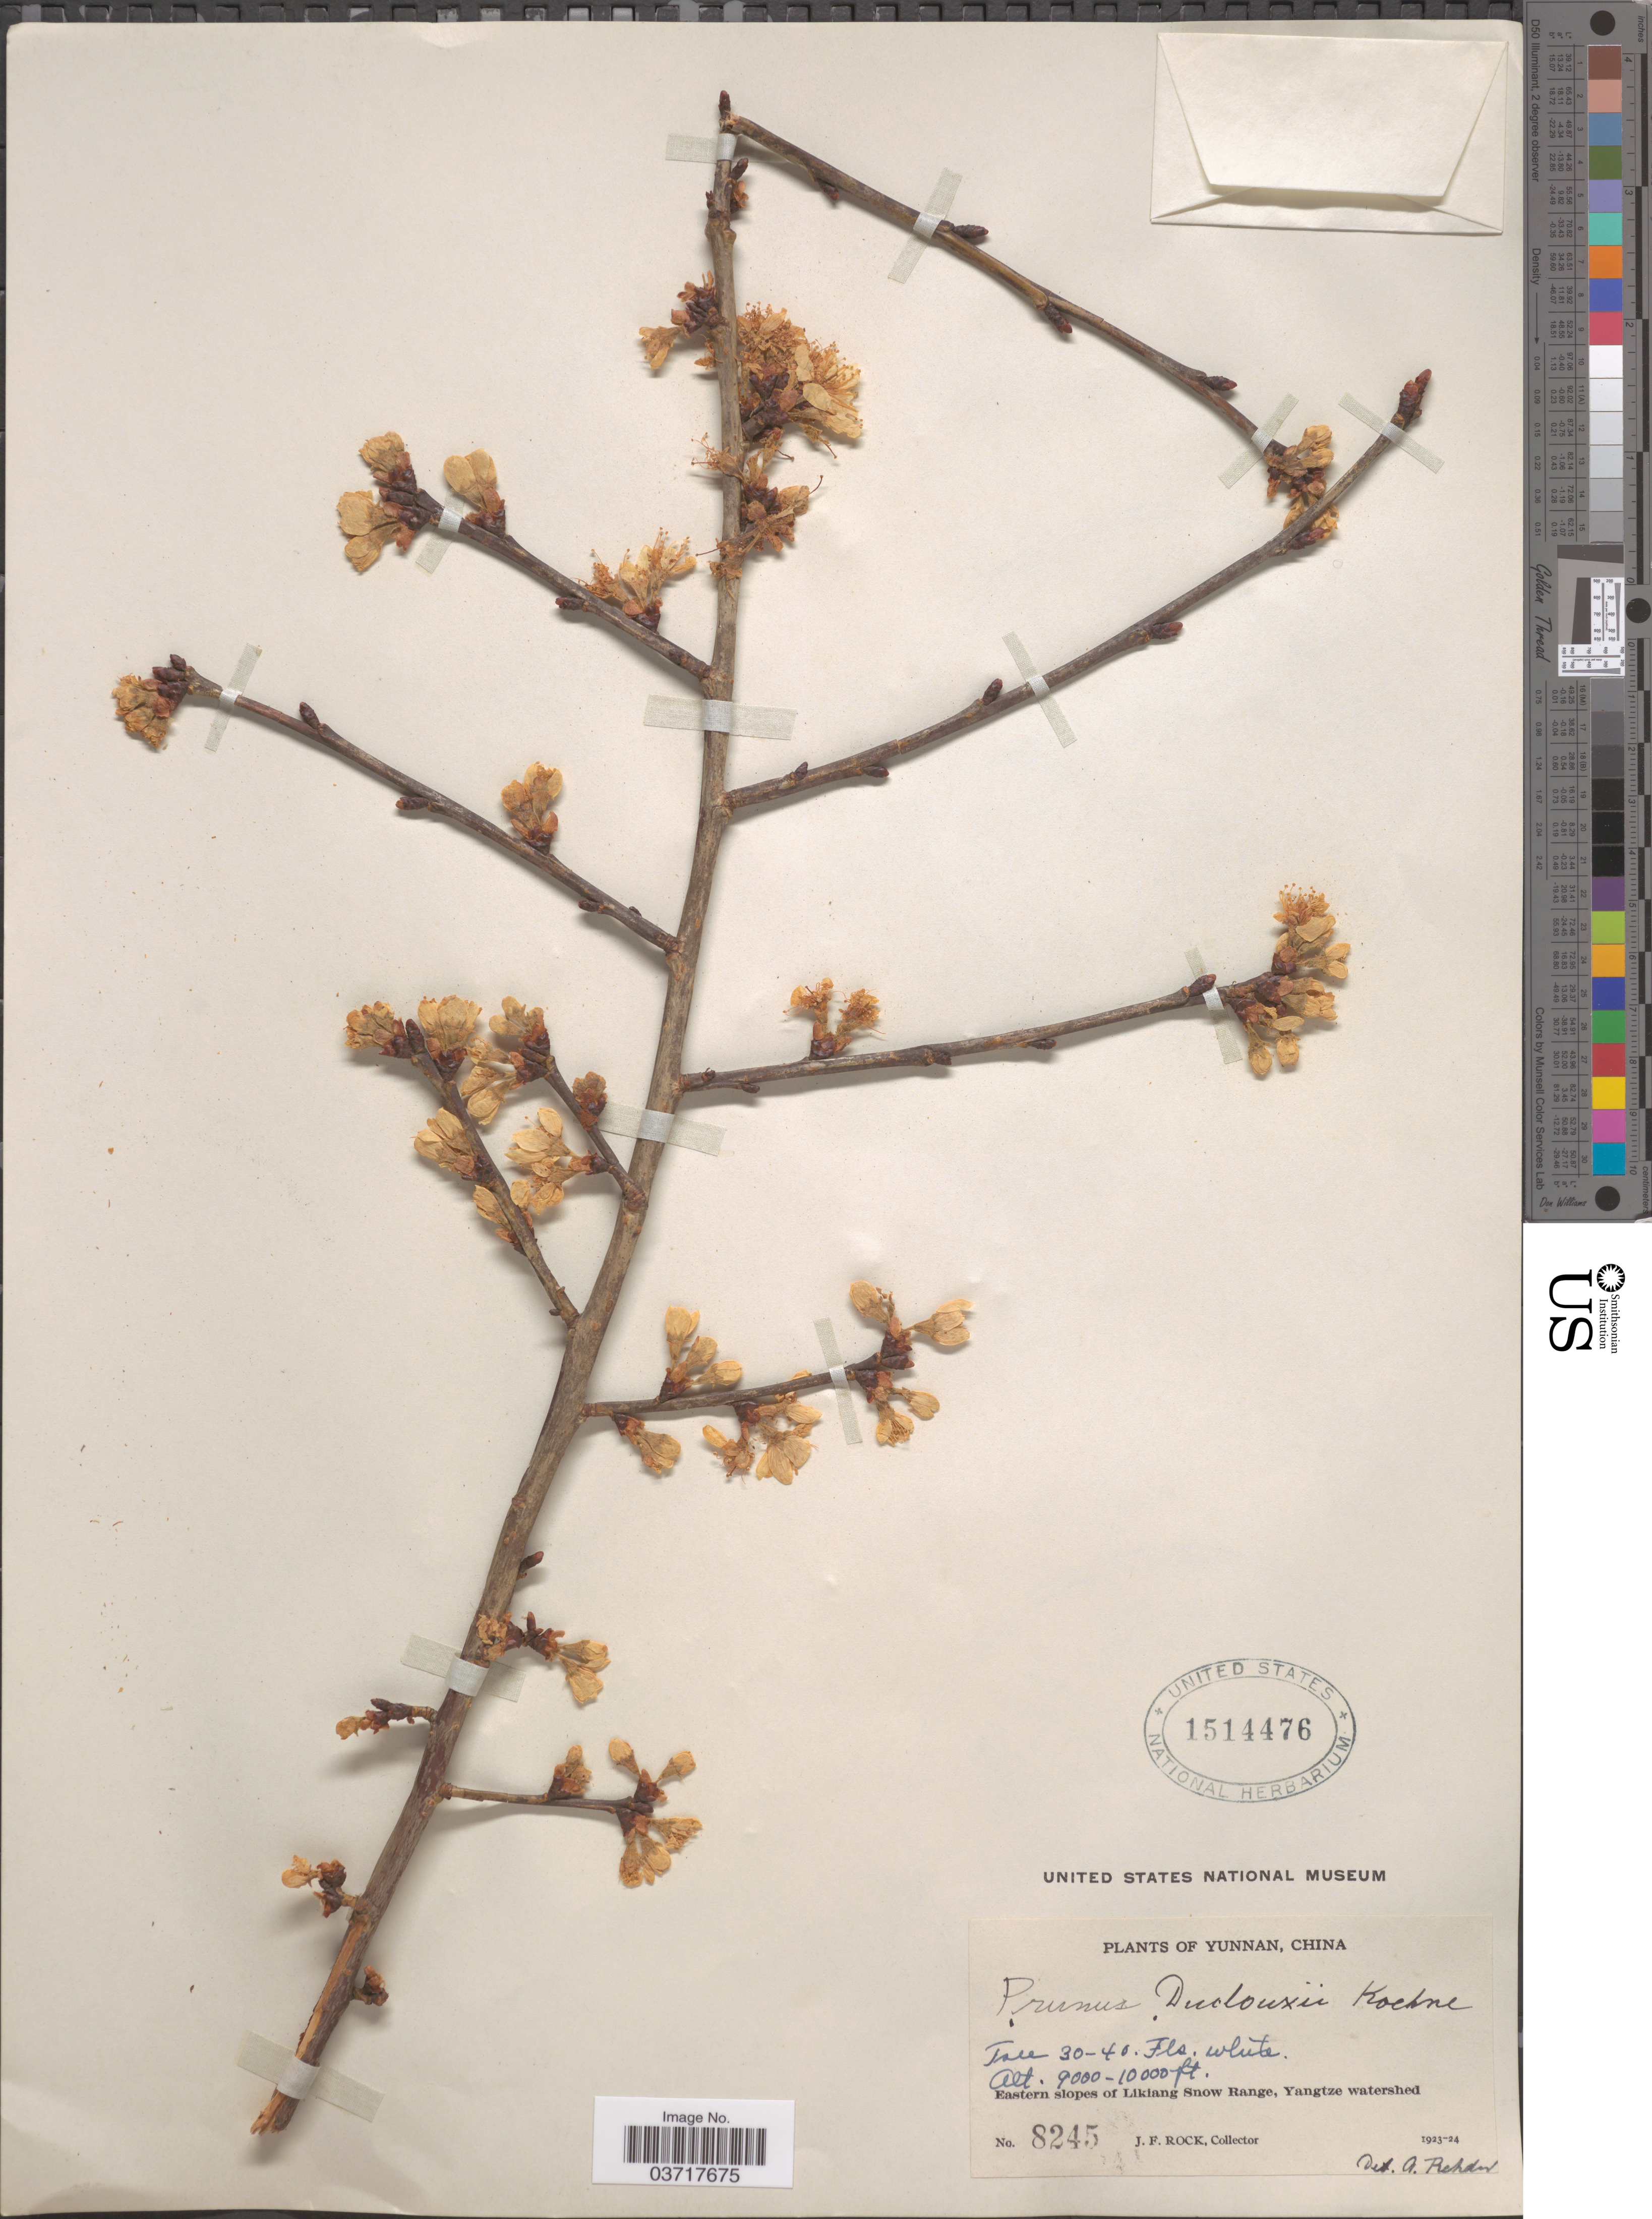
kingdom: Plantae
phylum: Tracheophyta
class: Magnoliopsida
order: Rosales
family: Rosaceae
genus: Prunus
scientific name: Prunus duclouxii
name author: Koehne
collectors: J. Rock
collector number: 8245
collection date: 1923/1924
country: China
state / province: Yunnan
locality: Eastern slopes of Likiang Snow Range, Yangtze watershed.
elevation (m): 2743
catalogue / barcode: US 1514476